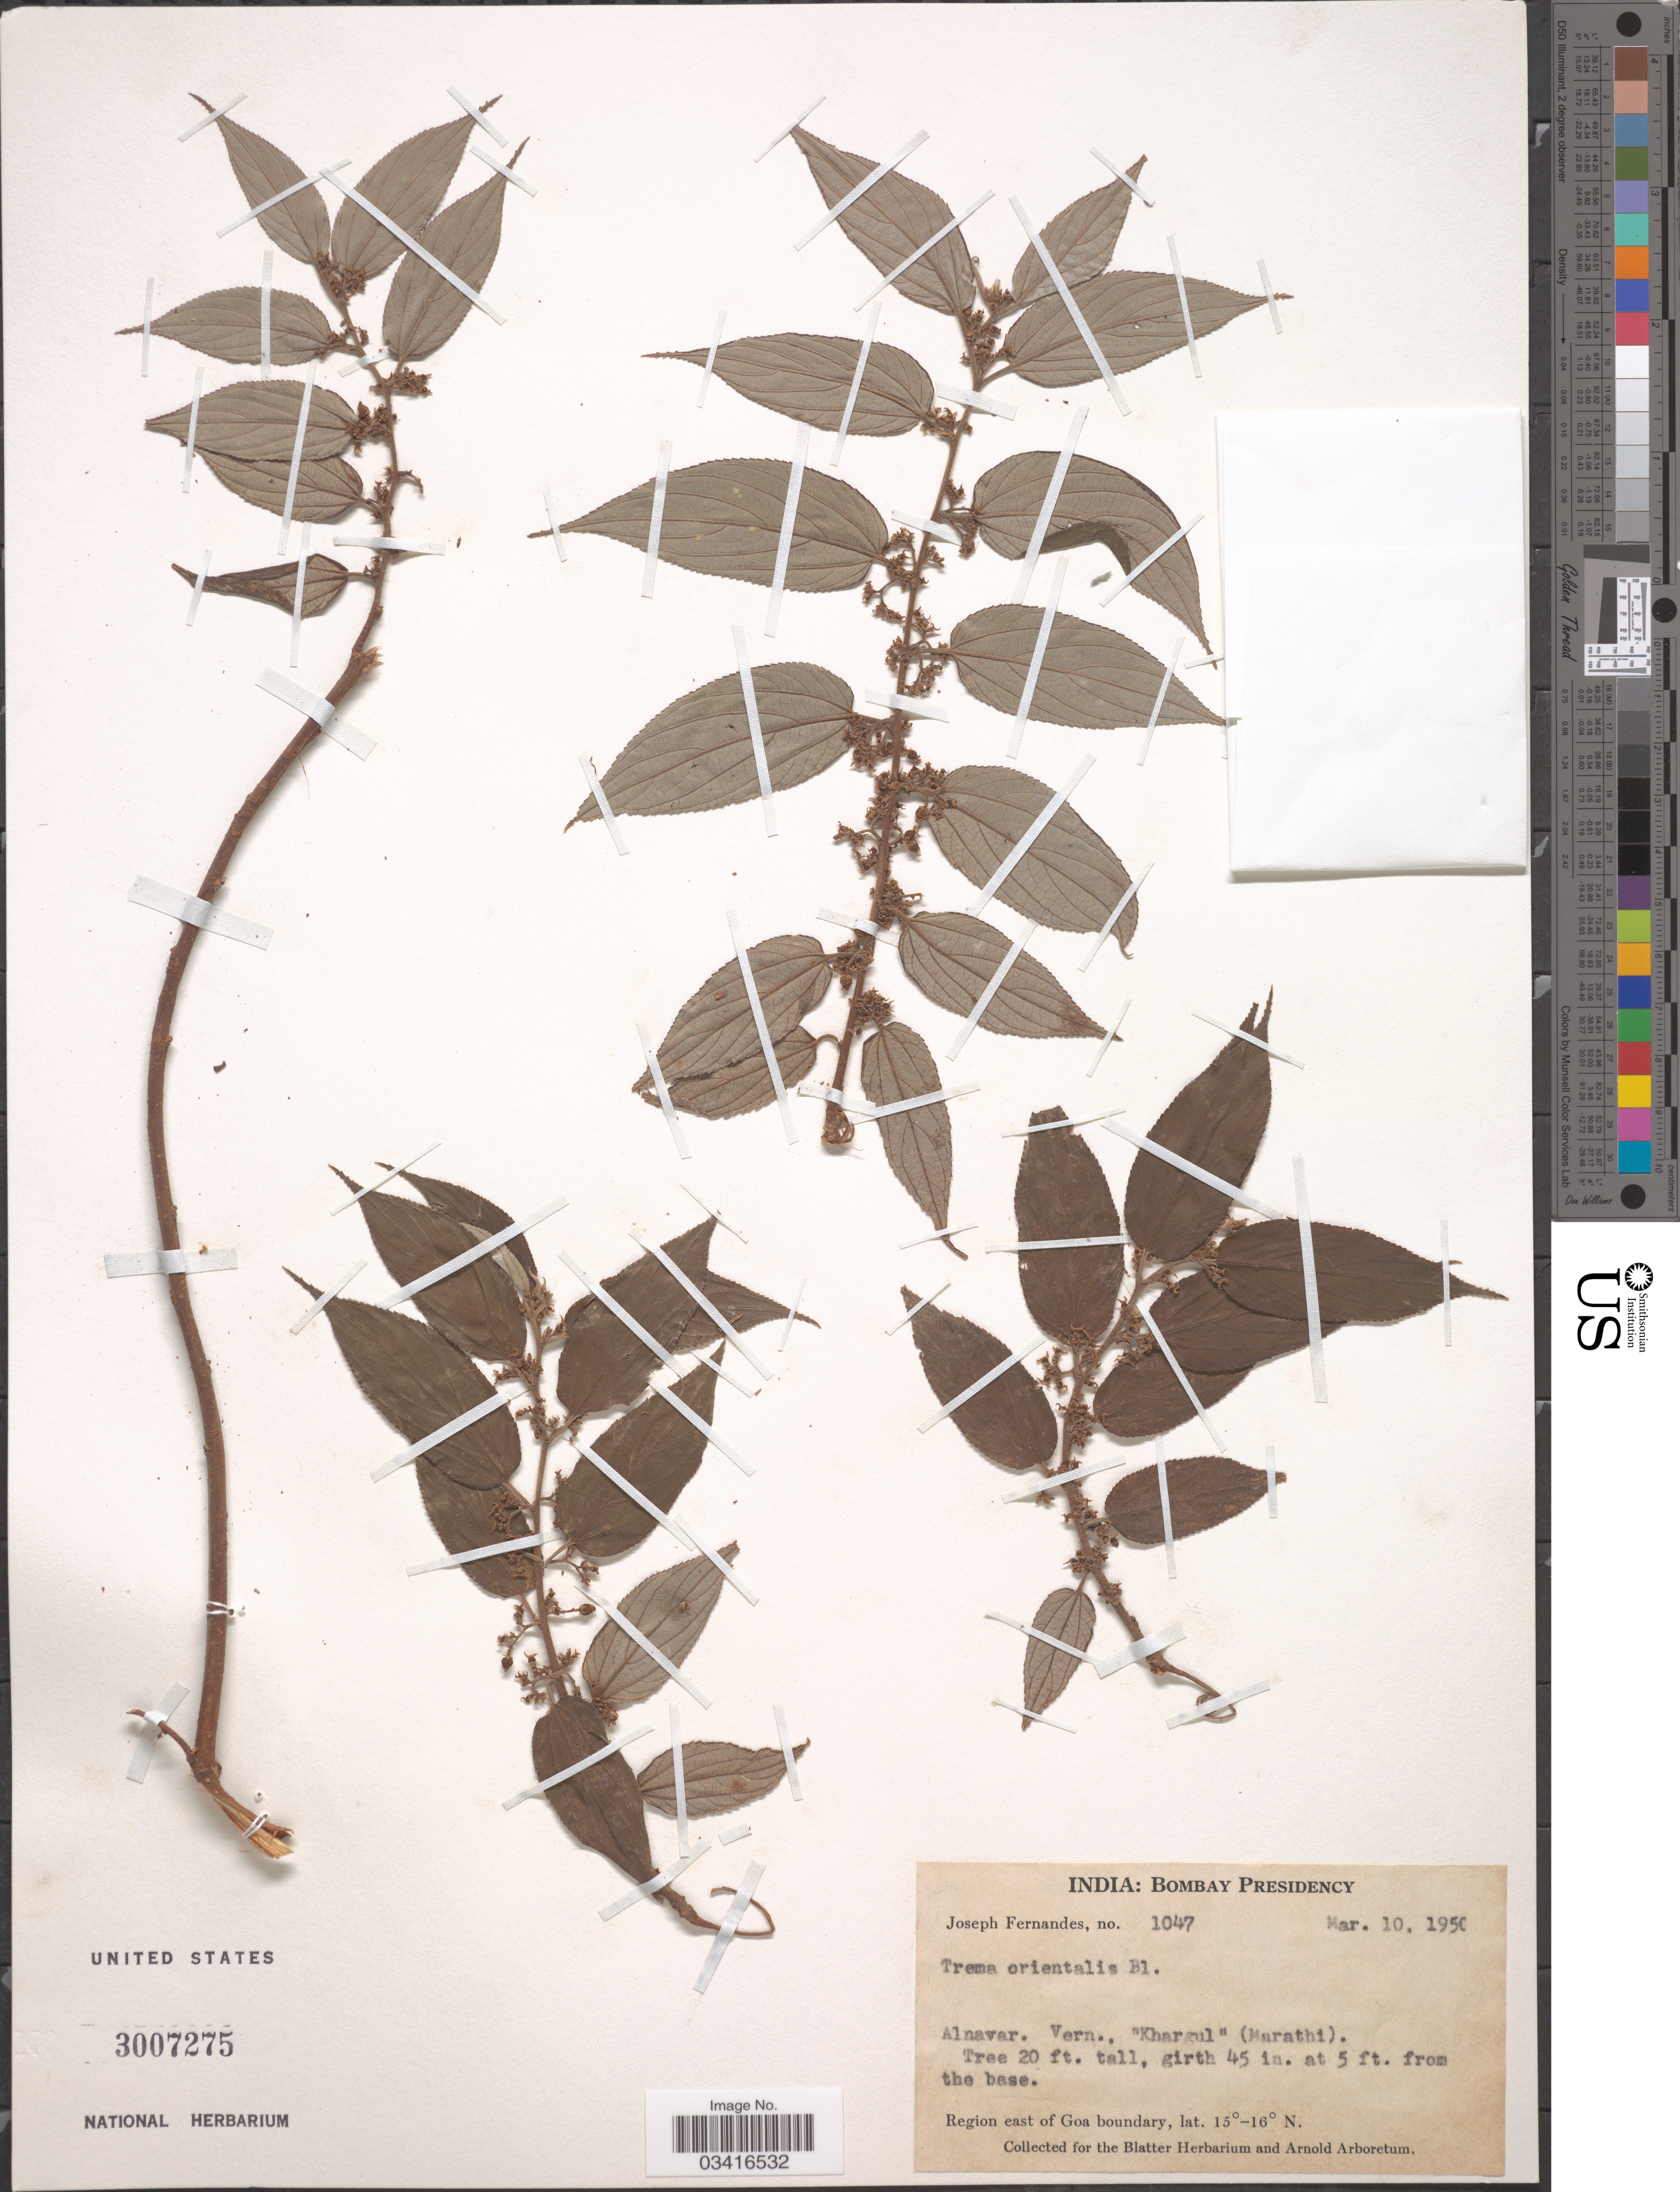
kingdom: Plantae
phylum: Tracheophyta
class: Magnoliopsida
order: Rosales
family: Cannabaceae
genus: Trema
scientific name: Trema orientale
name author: (L.) Blume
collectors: J. Fernandes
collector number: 1047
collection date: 1950-03-10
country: India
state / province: Goa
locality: Bombay Presidency. Alnavar. Vern., "Khargul" (Marathi). Region east of Goa boundary.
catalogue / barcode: US 3007275